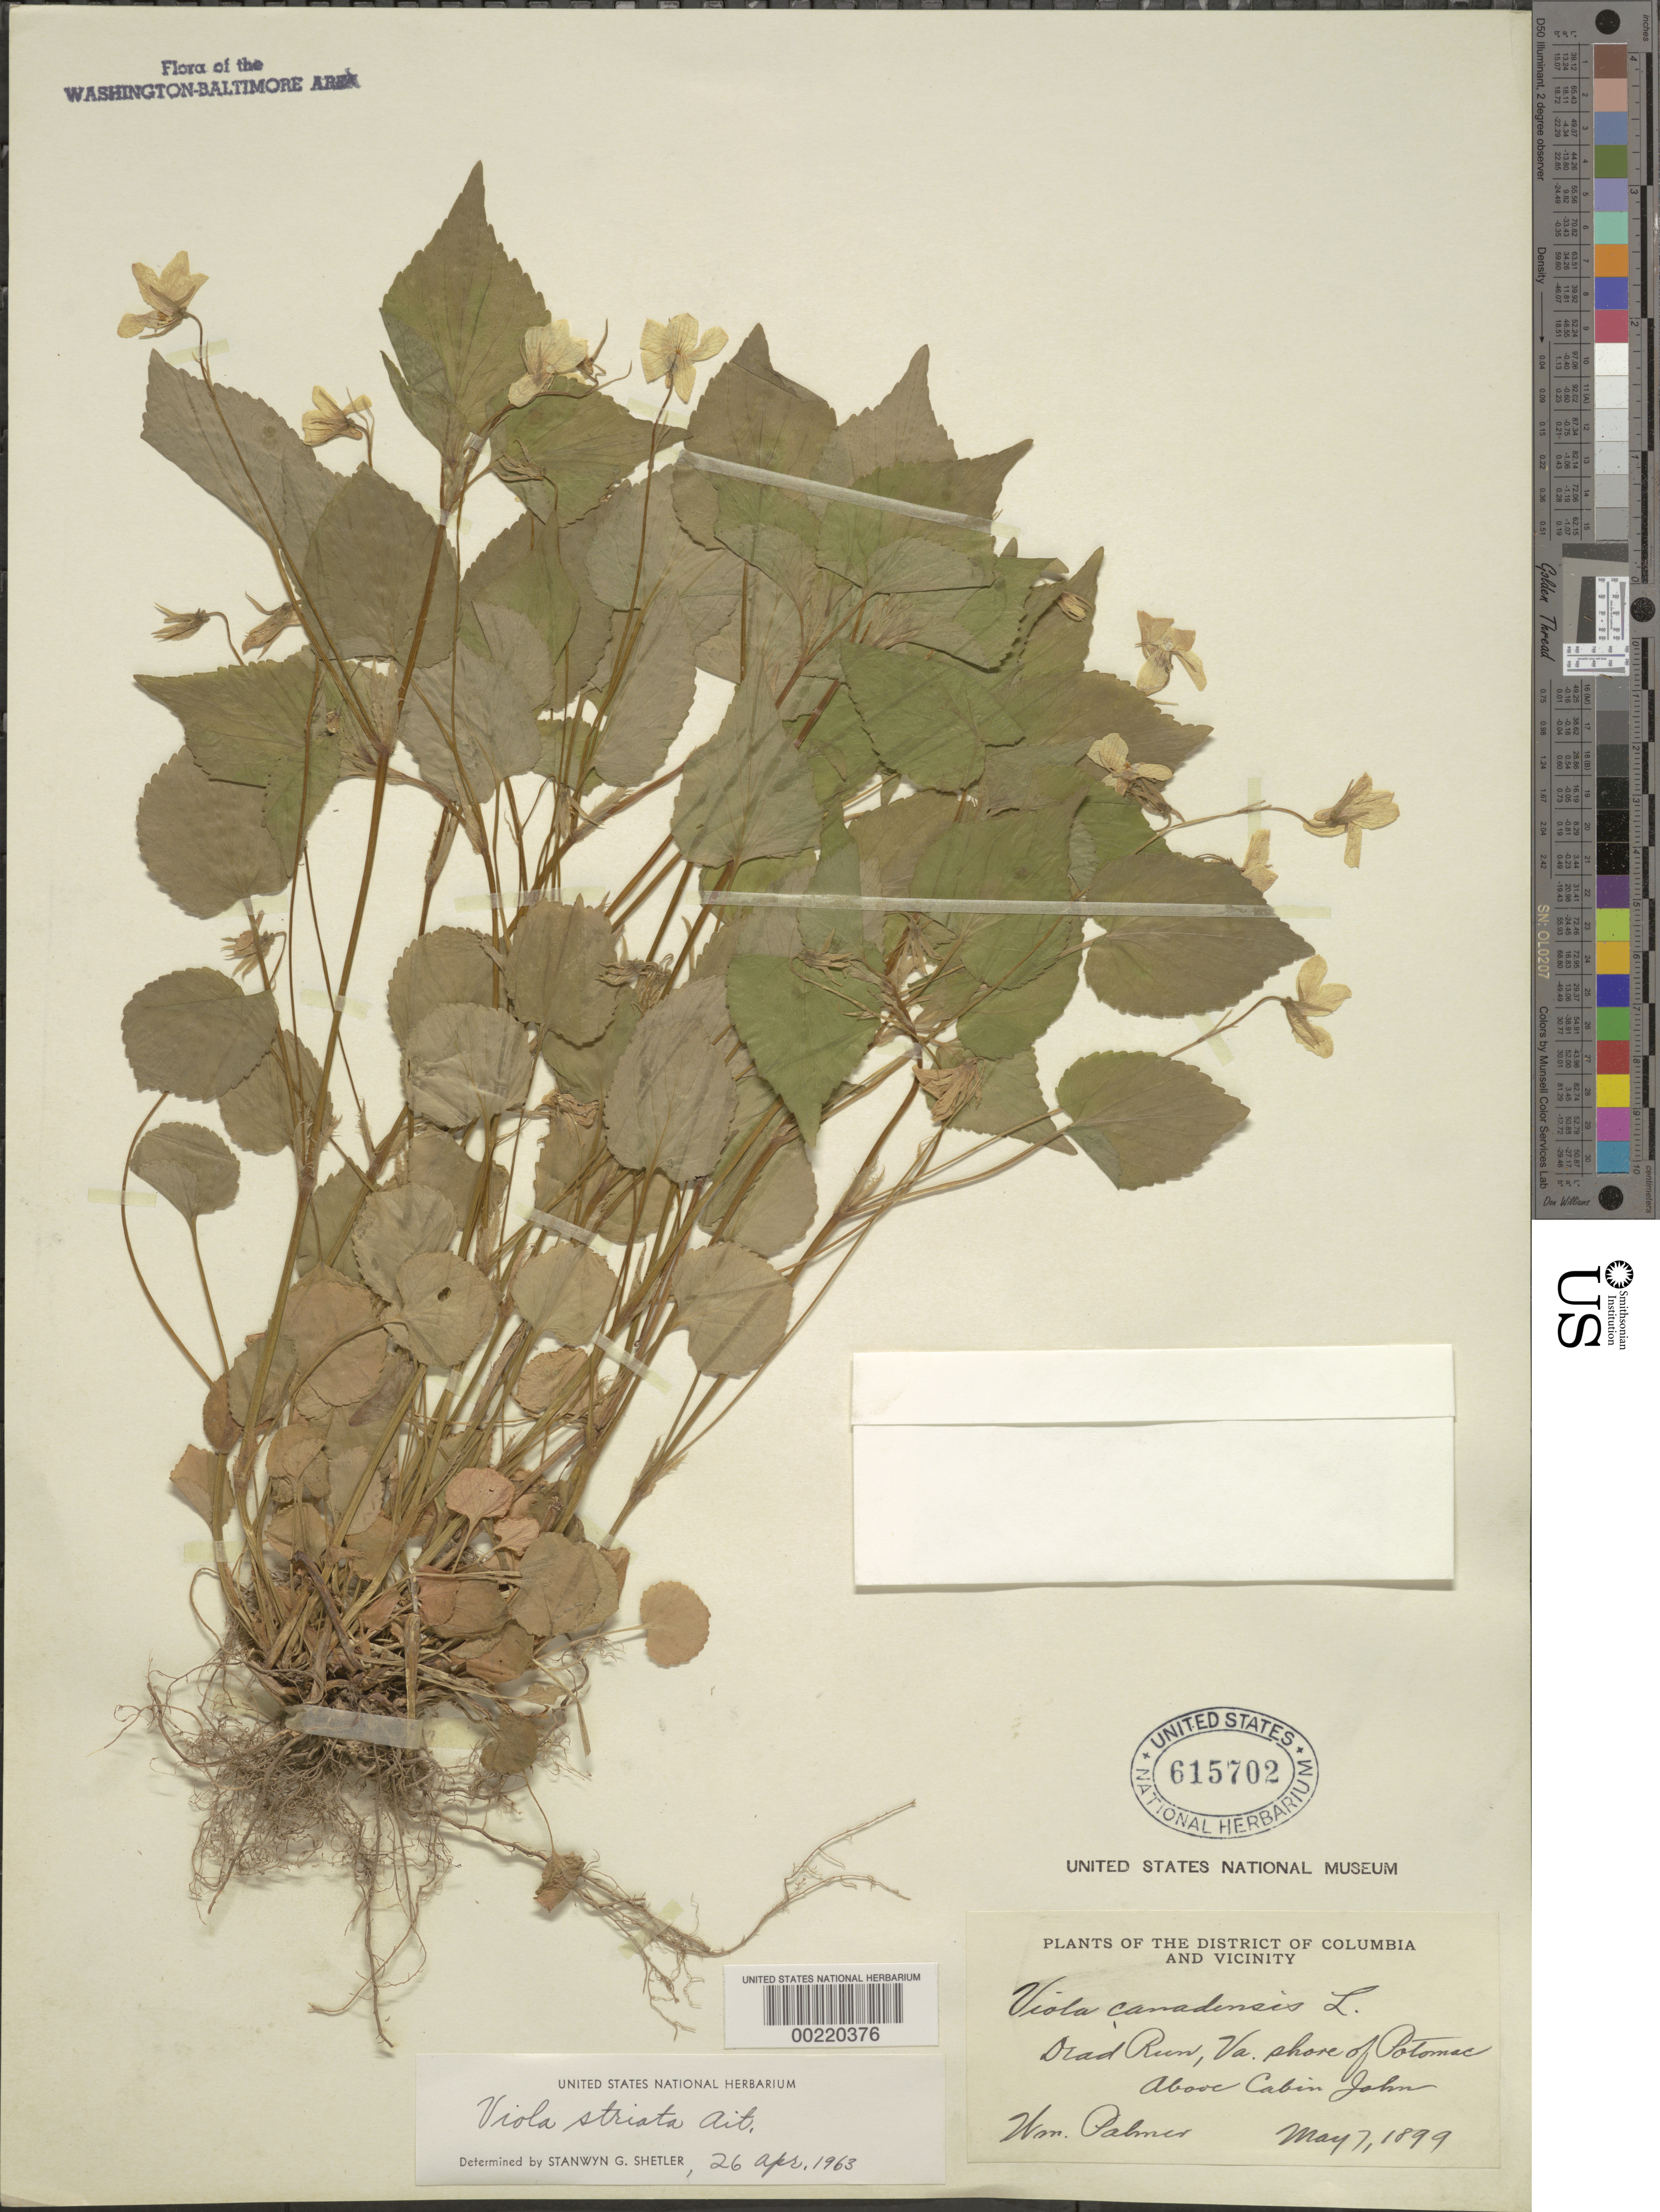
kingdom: Plantae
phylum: Tracheophyta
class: Magnoliopsida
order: Malpighiales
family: Violaceae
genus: Viola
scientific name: Viola striata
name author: Aiton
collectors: W. Palmer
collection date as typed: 07 May 1899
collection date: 1899-05-07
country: United States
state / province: Virginia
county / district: Fairfax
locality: Dead Run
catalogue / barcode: US 615702